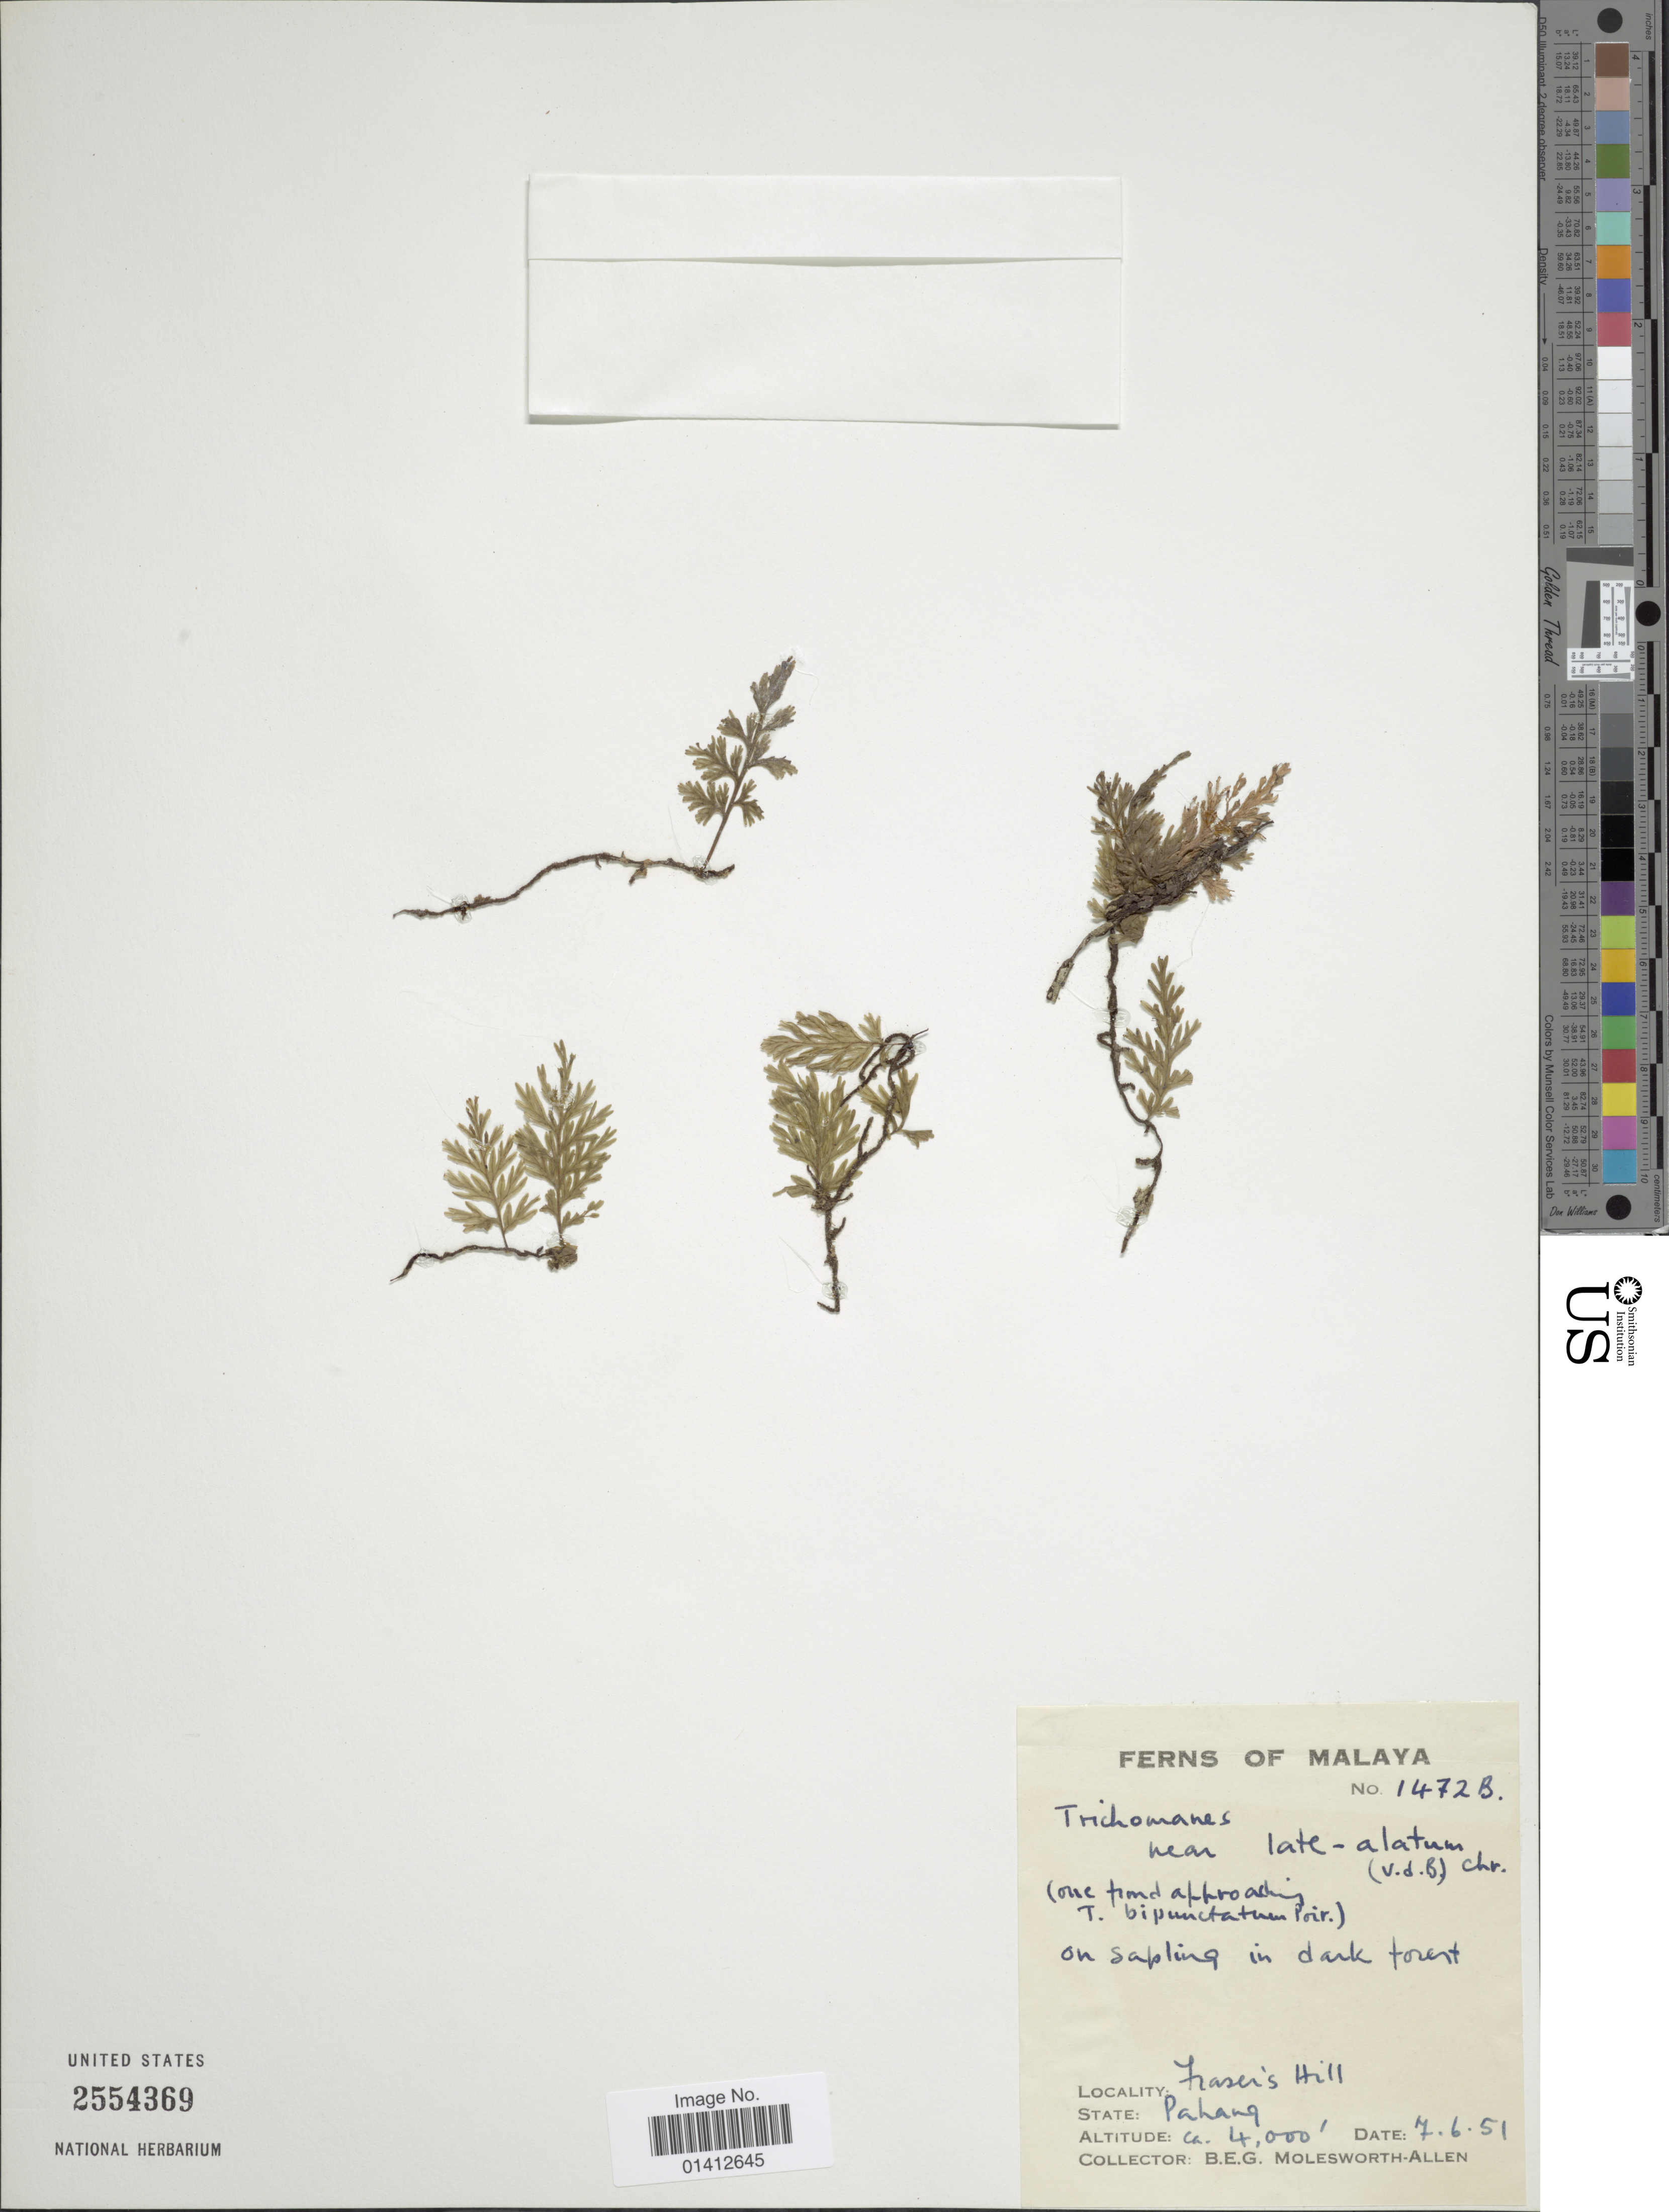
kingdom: Plantae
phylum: Tracheophyta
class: Polypodiopsida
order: Hymenophyllales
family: Hymenophyllaceae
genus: Crepidomanes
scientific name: Crepidomanes latealatum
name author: (Bosch) Copel.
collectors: B. E. G. Molesworth-Allen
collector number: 1472B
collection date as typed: Transcribed d/m/y: 7/6/51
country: Malaysia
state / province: Pahang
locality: Malaya, Fraser's Hill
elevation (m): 1219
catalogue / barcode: US 2554369